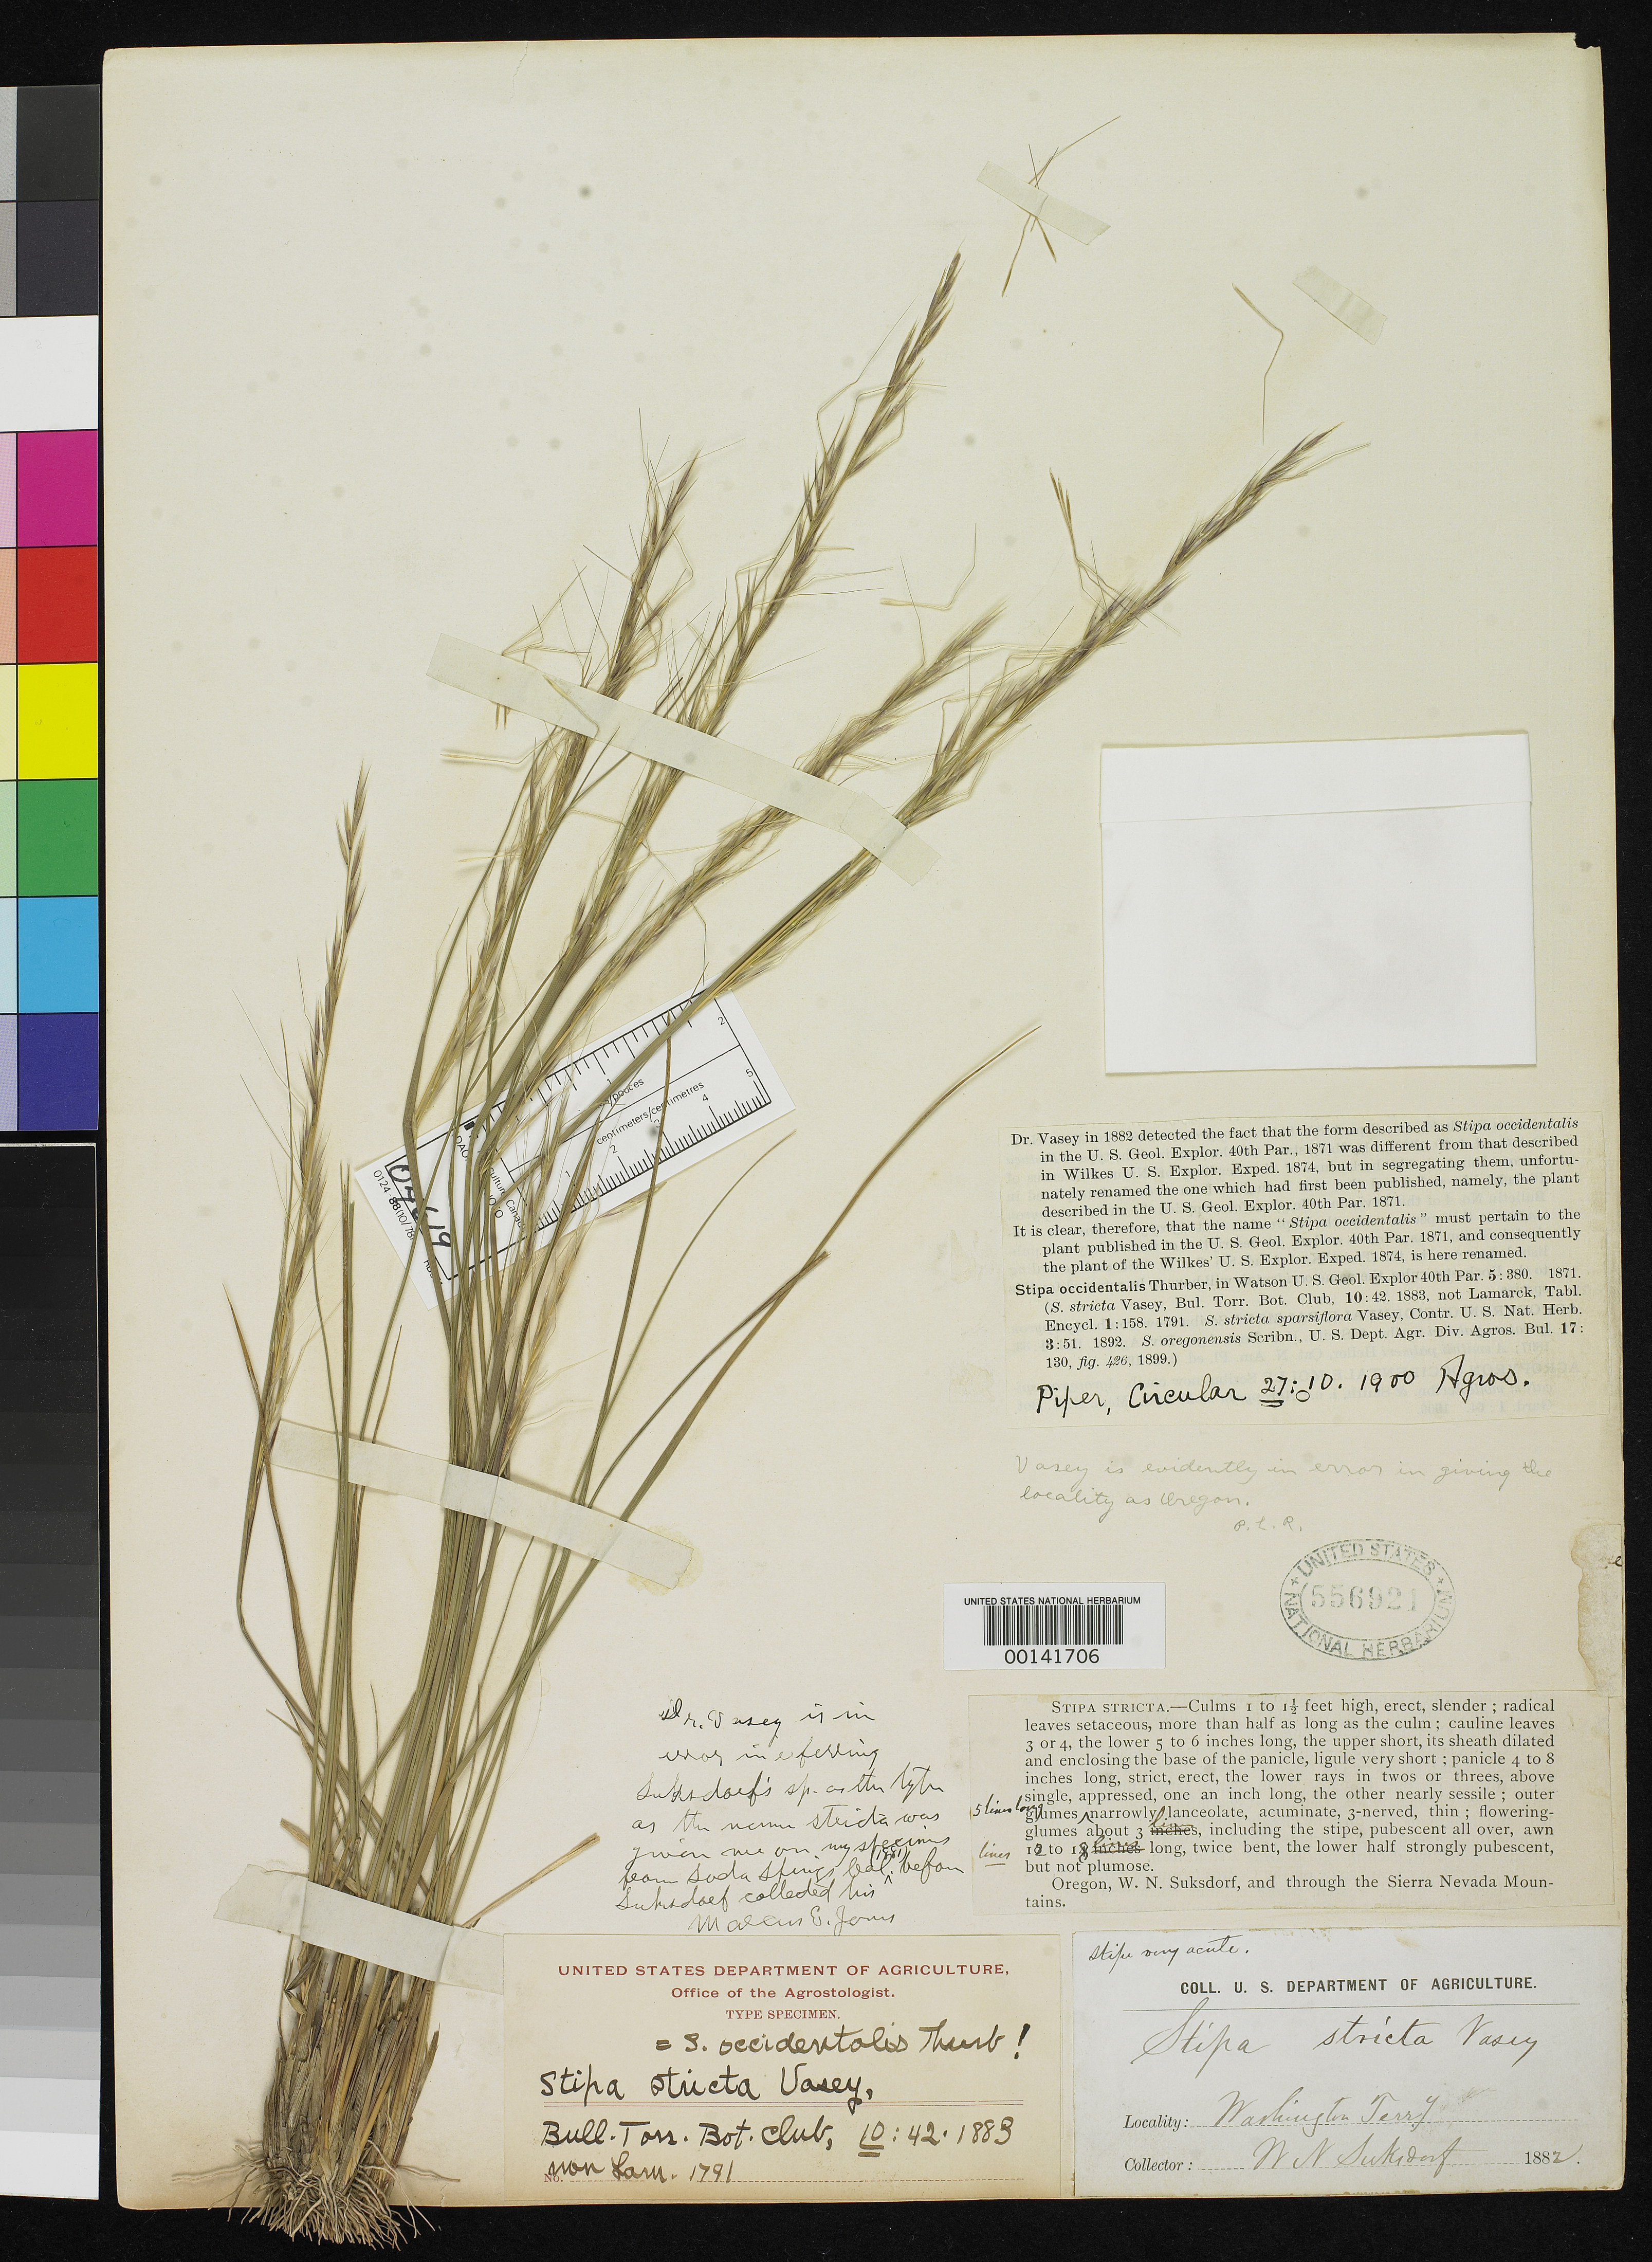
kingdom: Plantae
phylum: Tracheophyta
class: Liliopsida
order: Poales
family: Poaceae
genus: Stipa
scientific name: Stipa stricta Vasey, nom. illeg.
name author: Vasey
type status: Possible Type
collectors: W. N. Suksdorf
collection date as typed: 1882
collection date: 1882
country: United States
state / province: Washington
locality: Washington Terr.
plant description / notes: Protologue cites "Oregon, W.N. Suksdorf, and through the Sierra Nevada Mountains". No Suksdorf specimen from Oregon has been found at US; this specimen (USNH 556921, from "Washington Terr.") is annotated "Vasey is evidently in error in giving the locality as Oregon. P.L.R." Several Suksdorf specimens from Washington Terr. (and at least one from California) are annotated with this name by Vasey and are apparently original material.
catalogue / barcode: US 556921